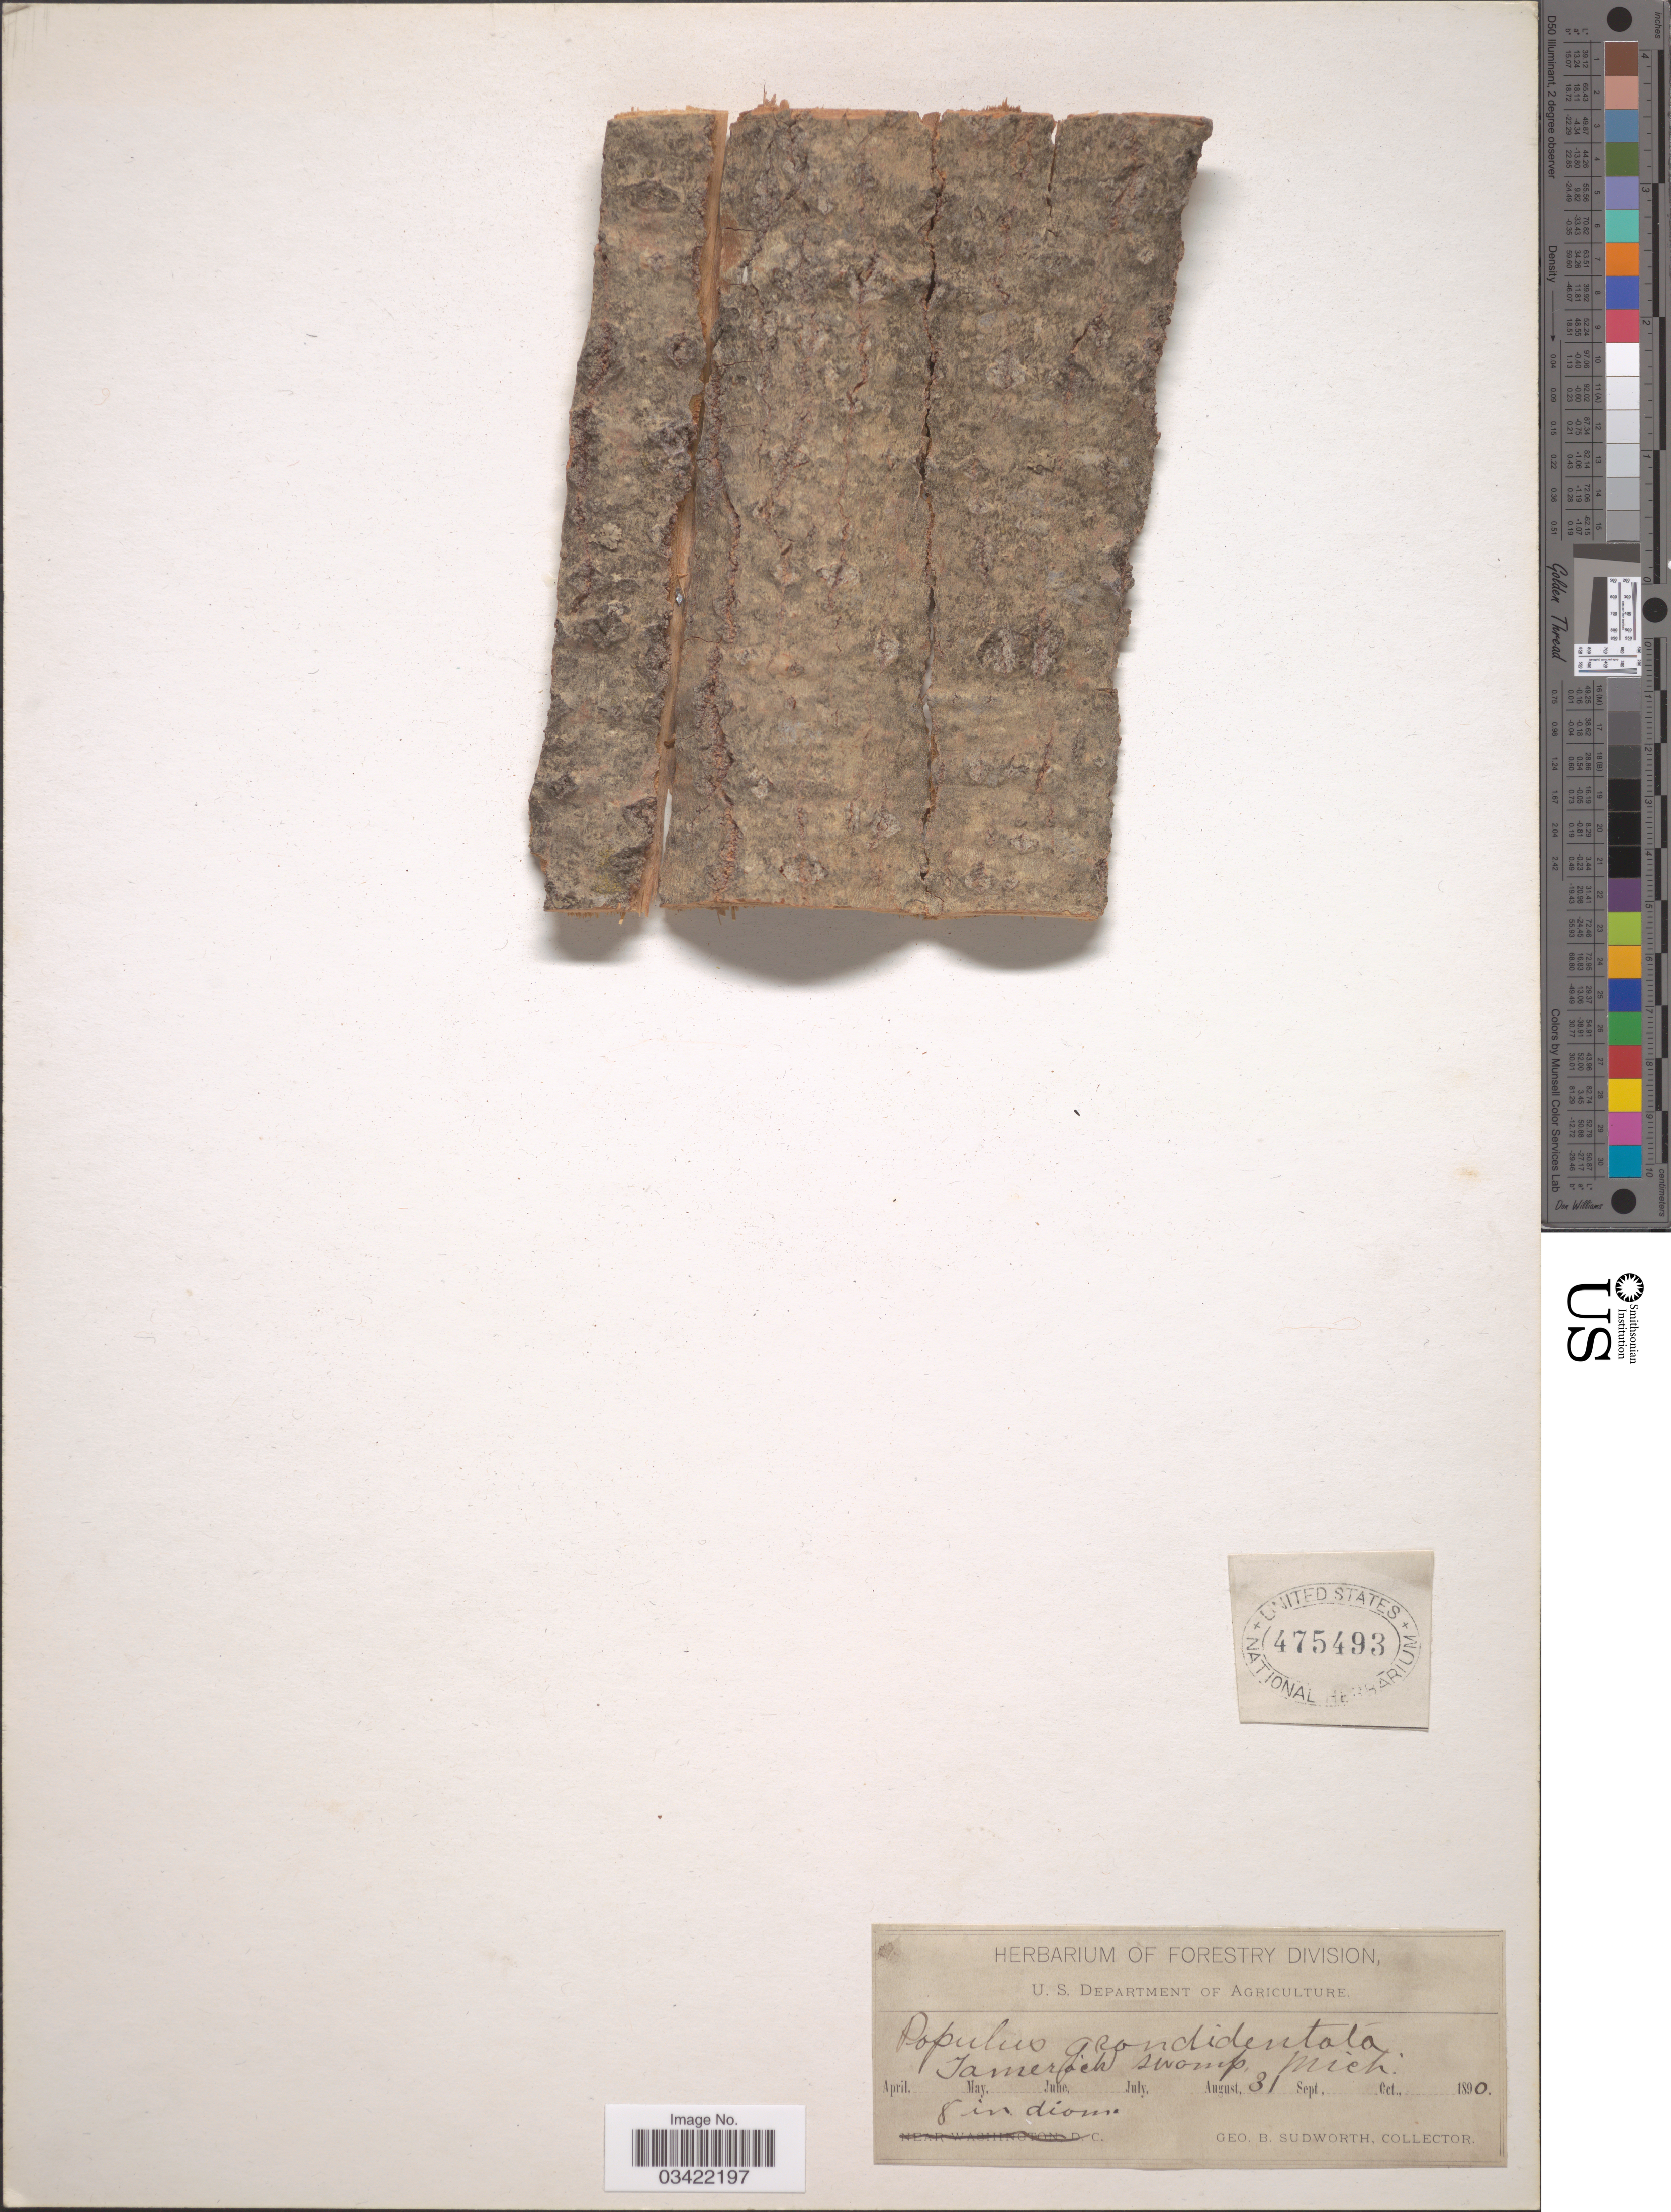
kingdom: Plantae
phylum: Tracheophyta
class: Magnoliopsida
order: Malpighiales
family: Salicaceae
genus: Populus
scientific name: Populus grandidentata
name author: Michx.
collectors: G. B. Sudworth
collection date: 1890-08-31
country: United States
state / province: Michigan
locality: Tamerack swamp.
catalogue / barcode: US 475493